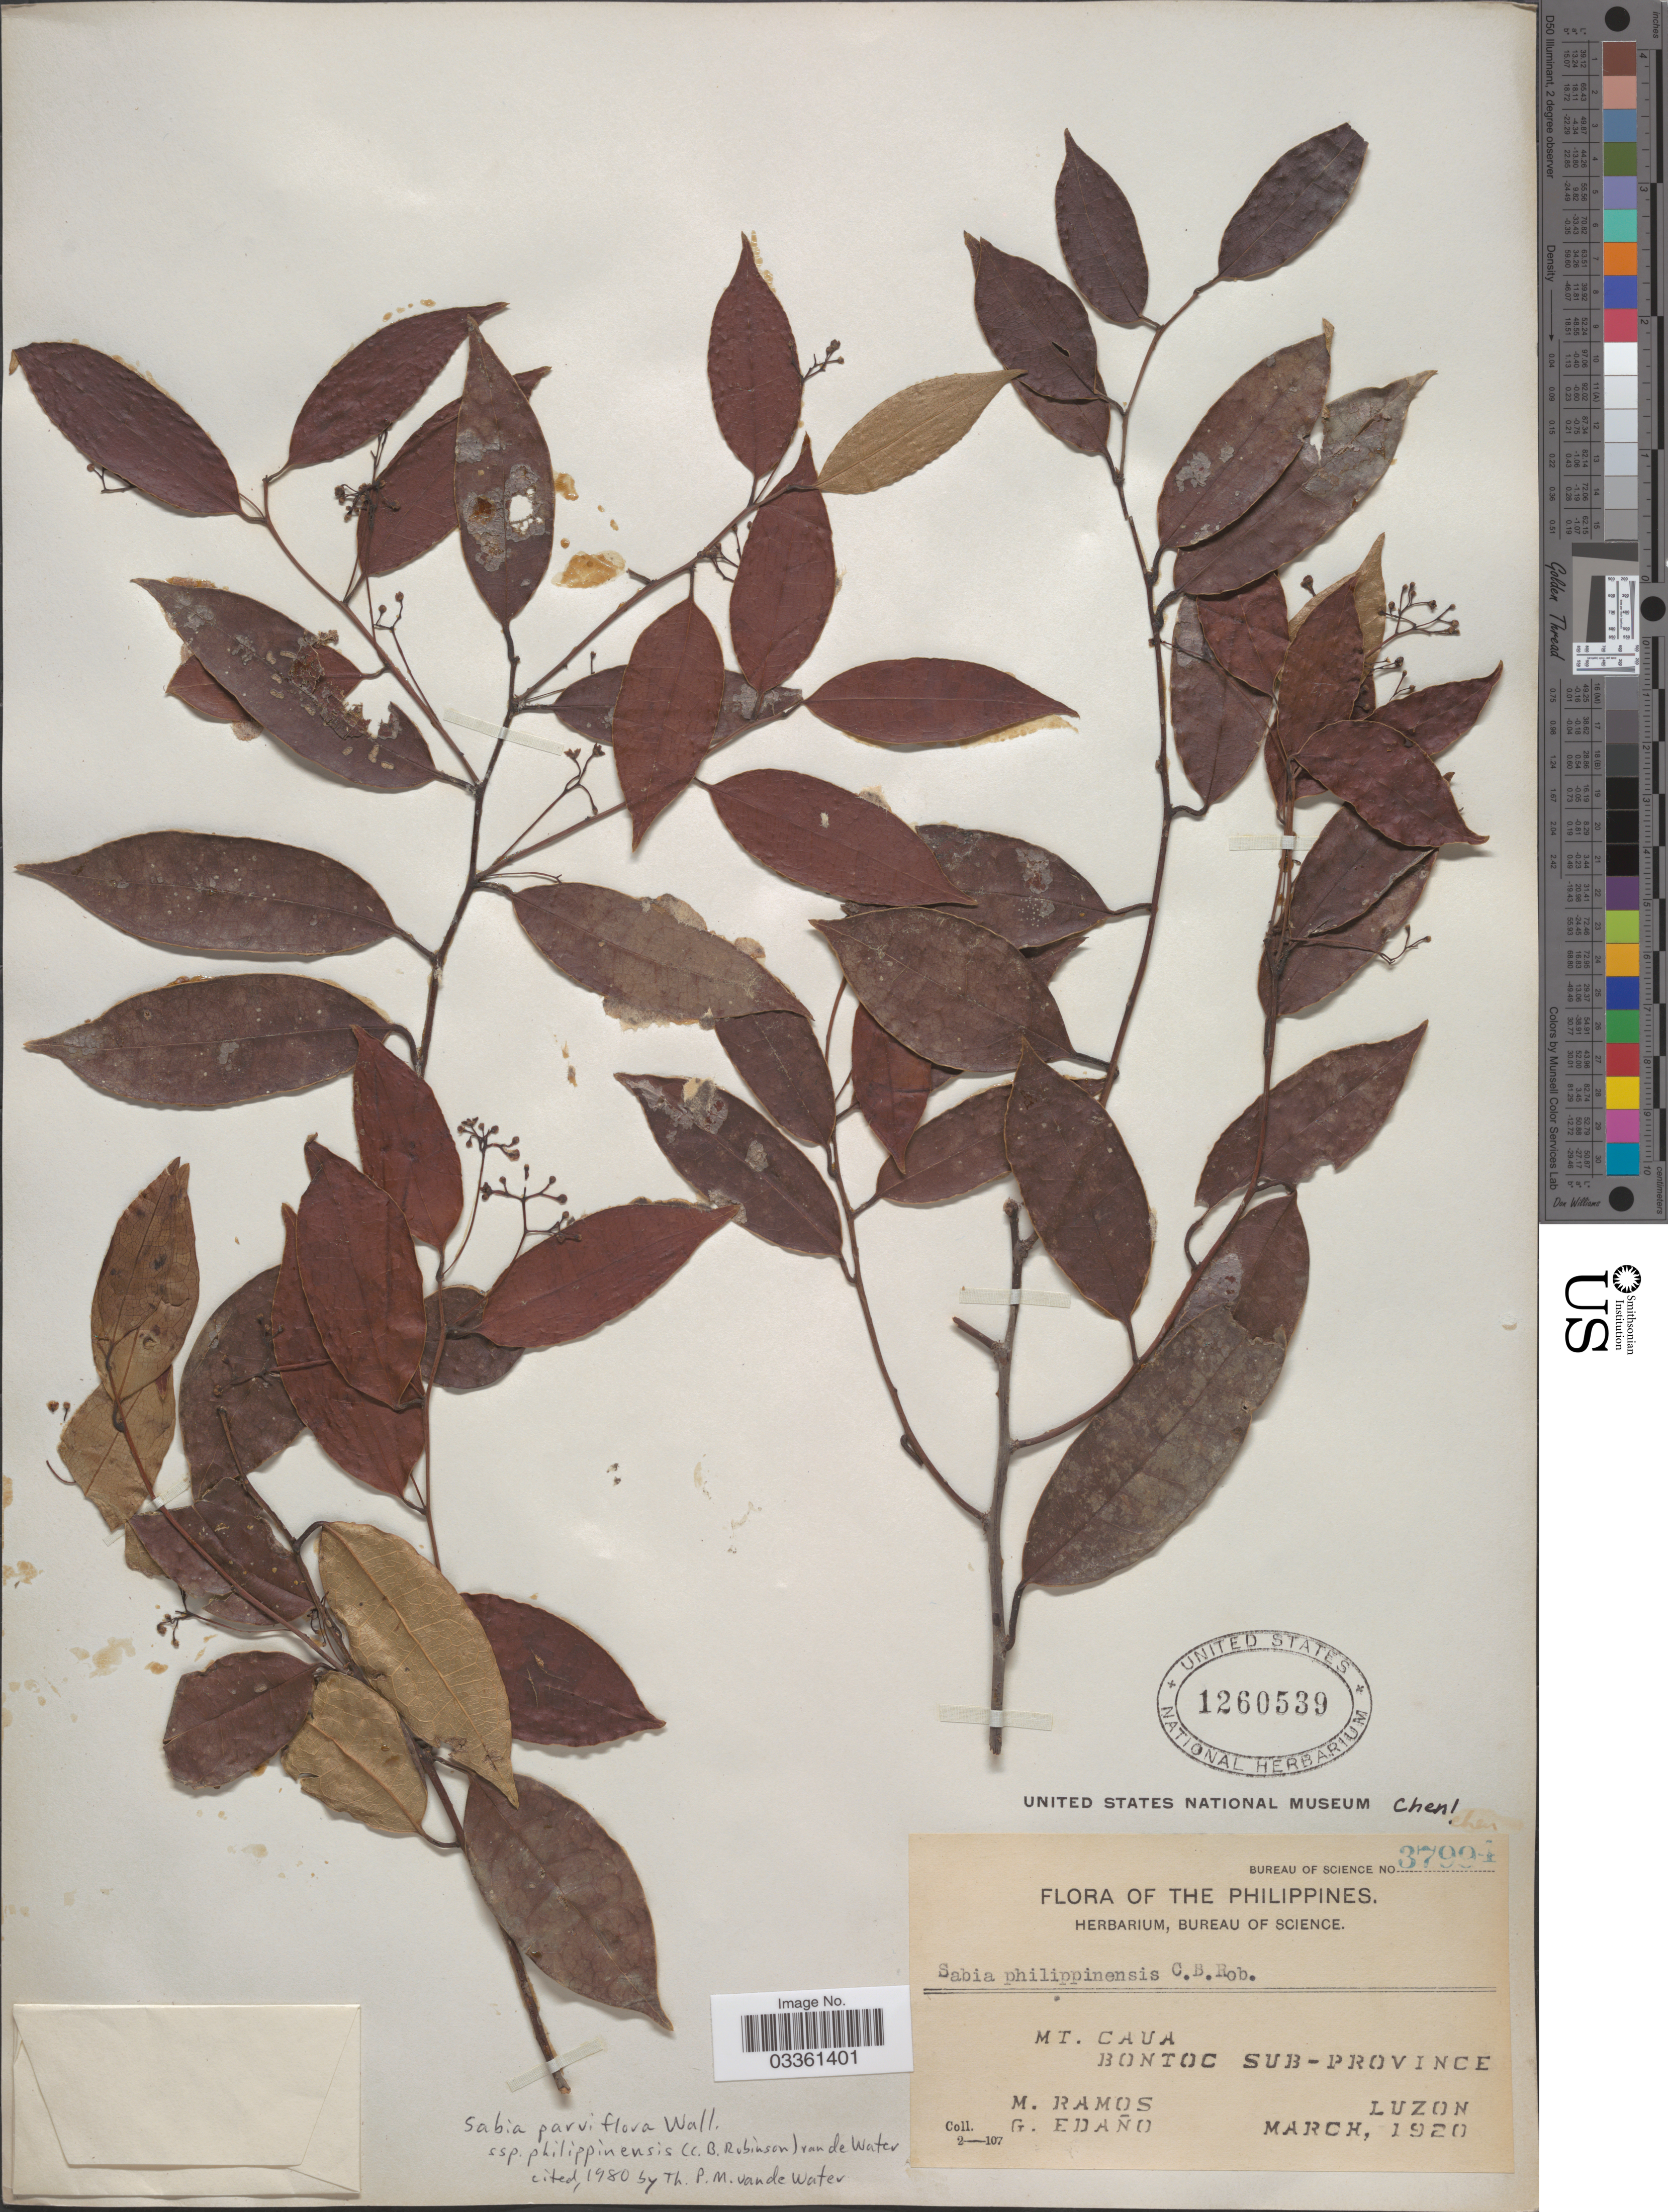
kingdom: Plantae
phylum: Tracheophyta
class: Magnoliopsida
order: Proteales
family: Sabiaceae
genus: Sabia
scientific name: Sabia parviflora subsp. philippinensis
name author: (C.B. Rob.) Water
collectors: M. Ramos & G. Edaño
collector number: Bureau of Science 37994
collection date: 1920-03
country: Philippines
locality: Mt. Caua. Bontoc Sub-province, Luzon.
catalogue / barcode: US 1260539